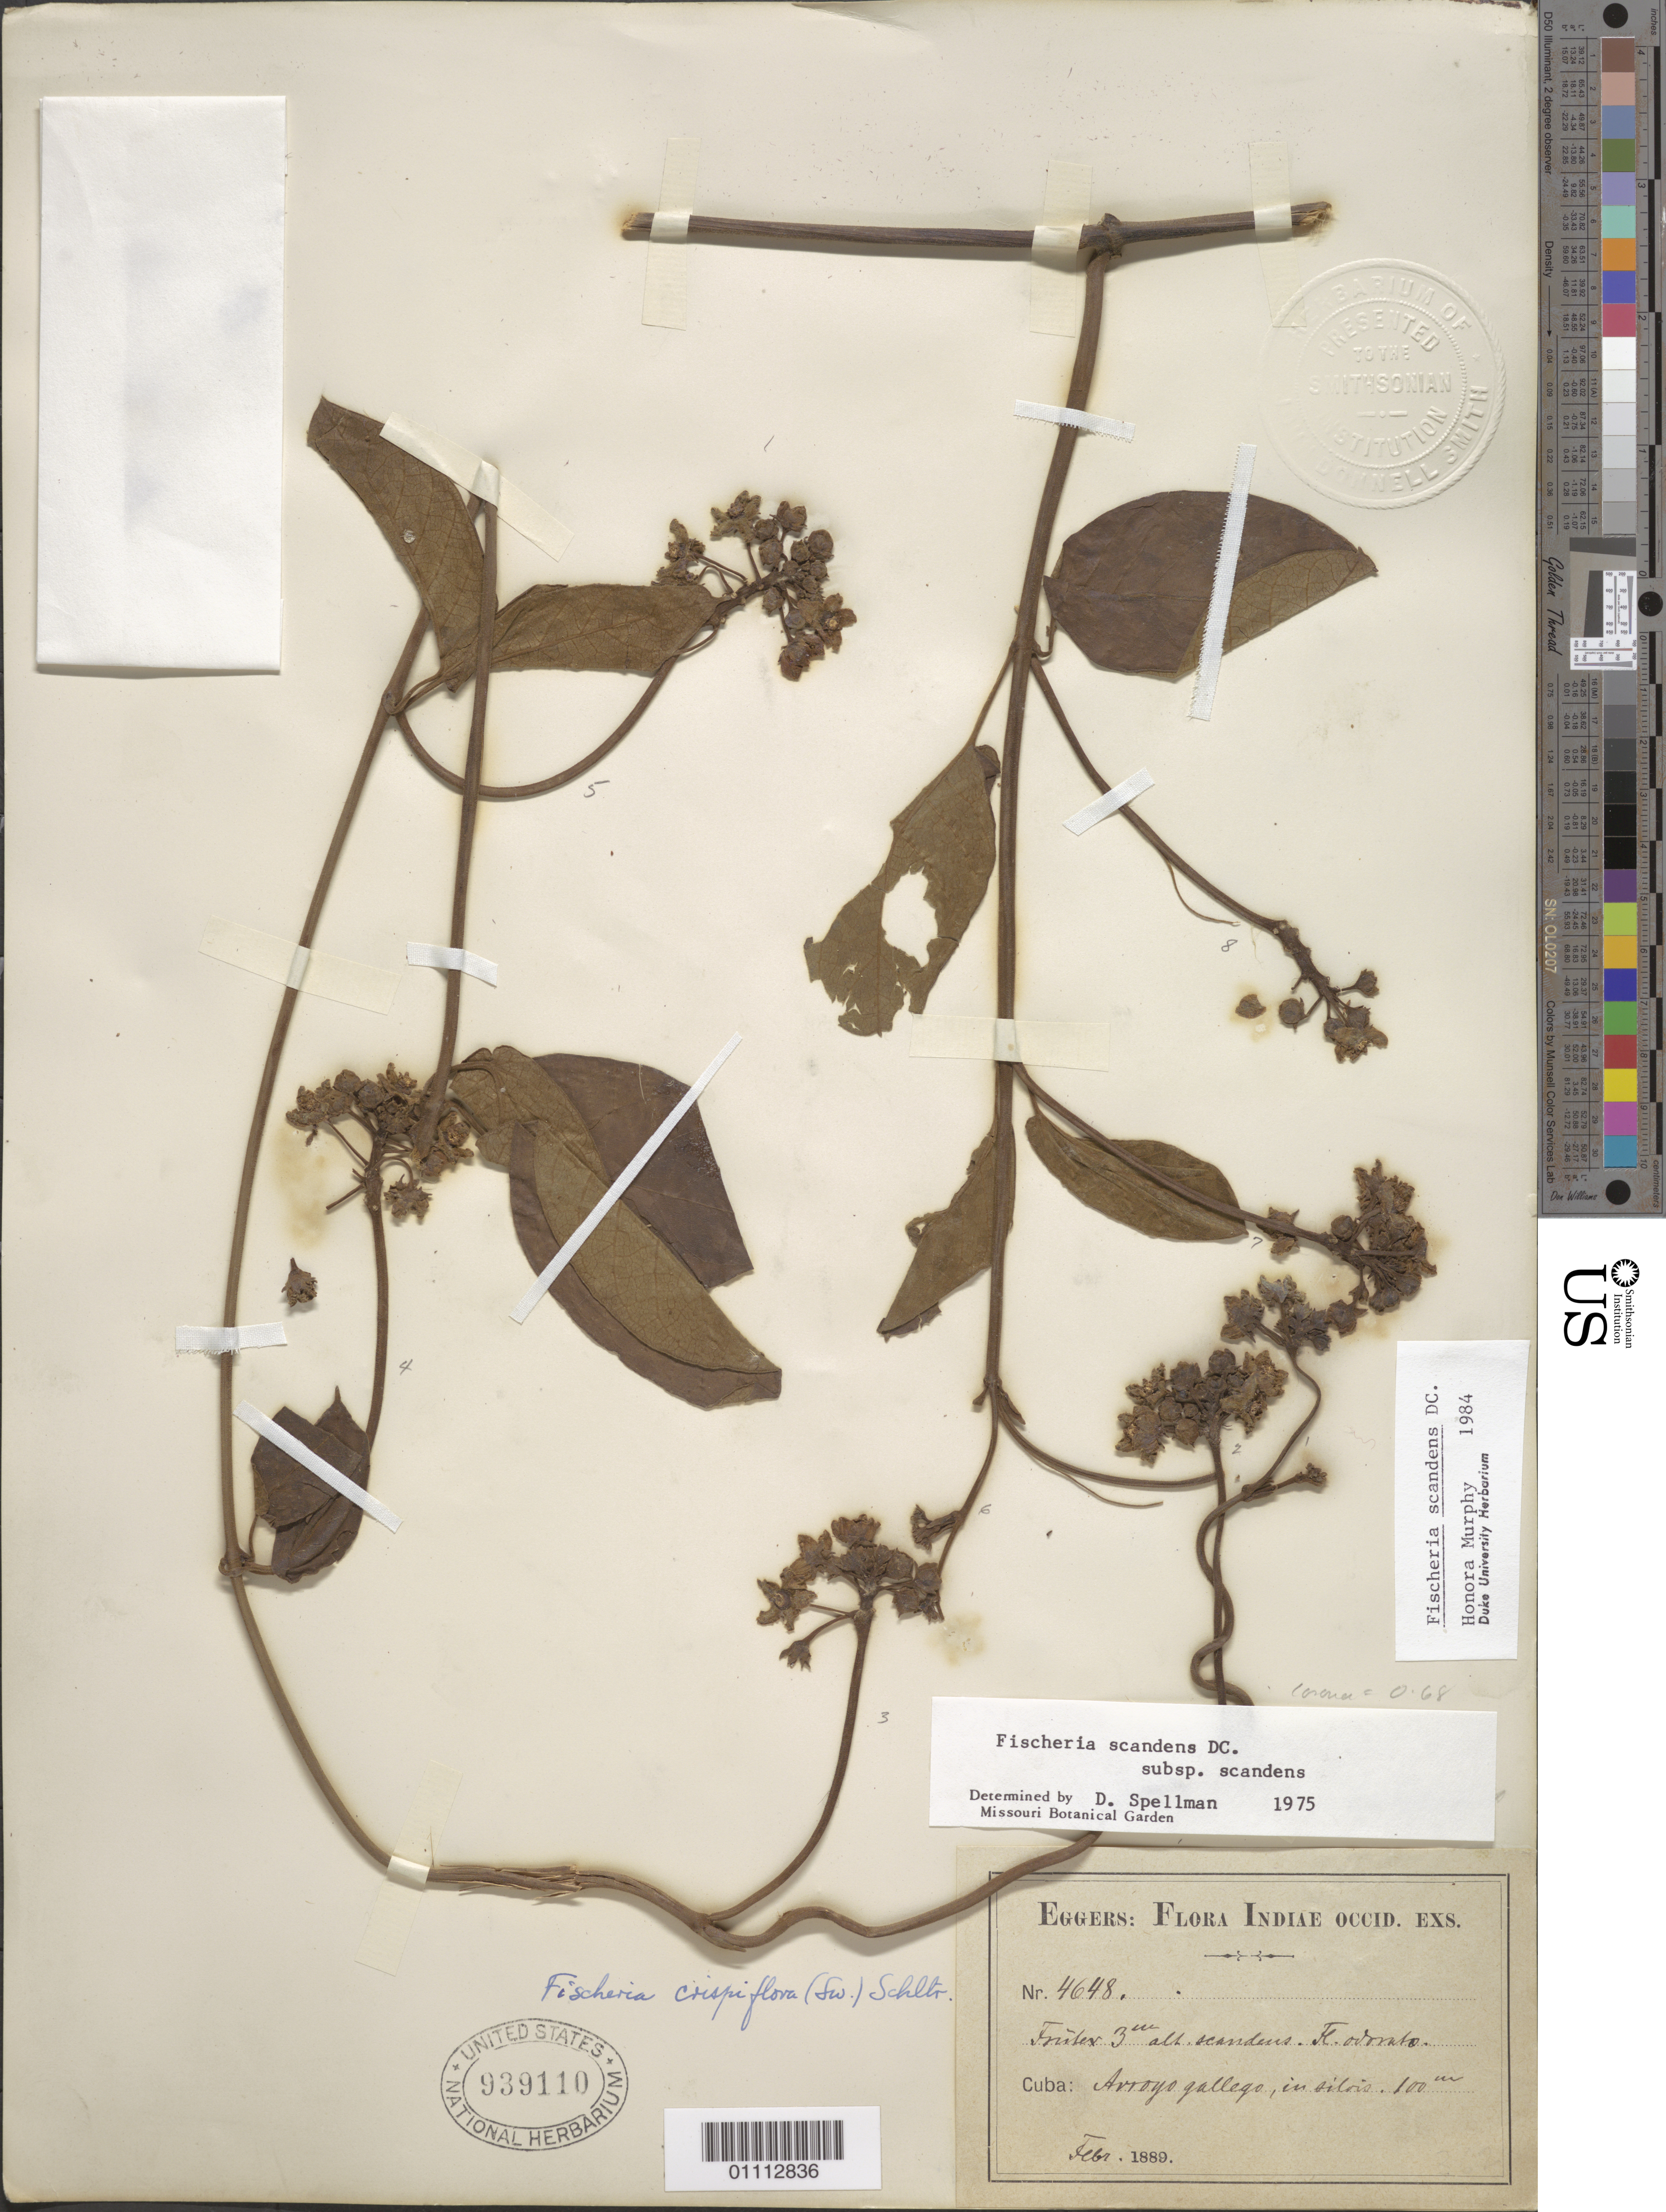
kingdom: Plantae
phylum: Tracheophyta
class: Magnoliopsida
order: Gentianales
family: Apocynaceae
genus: Fischeria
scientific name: Fischeria scandens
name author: DC.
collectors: H. F. A. von Eggers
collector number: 4648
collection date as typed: Feb 1889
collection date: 1889-02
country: Cuba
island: Cuba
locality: Arroyo gallego, in silois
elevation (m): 100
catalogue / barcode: US 939110